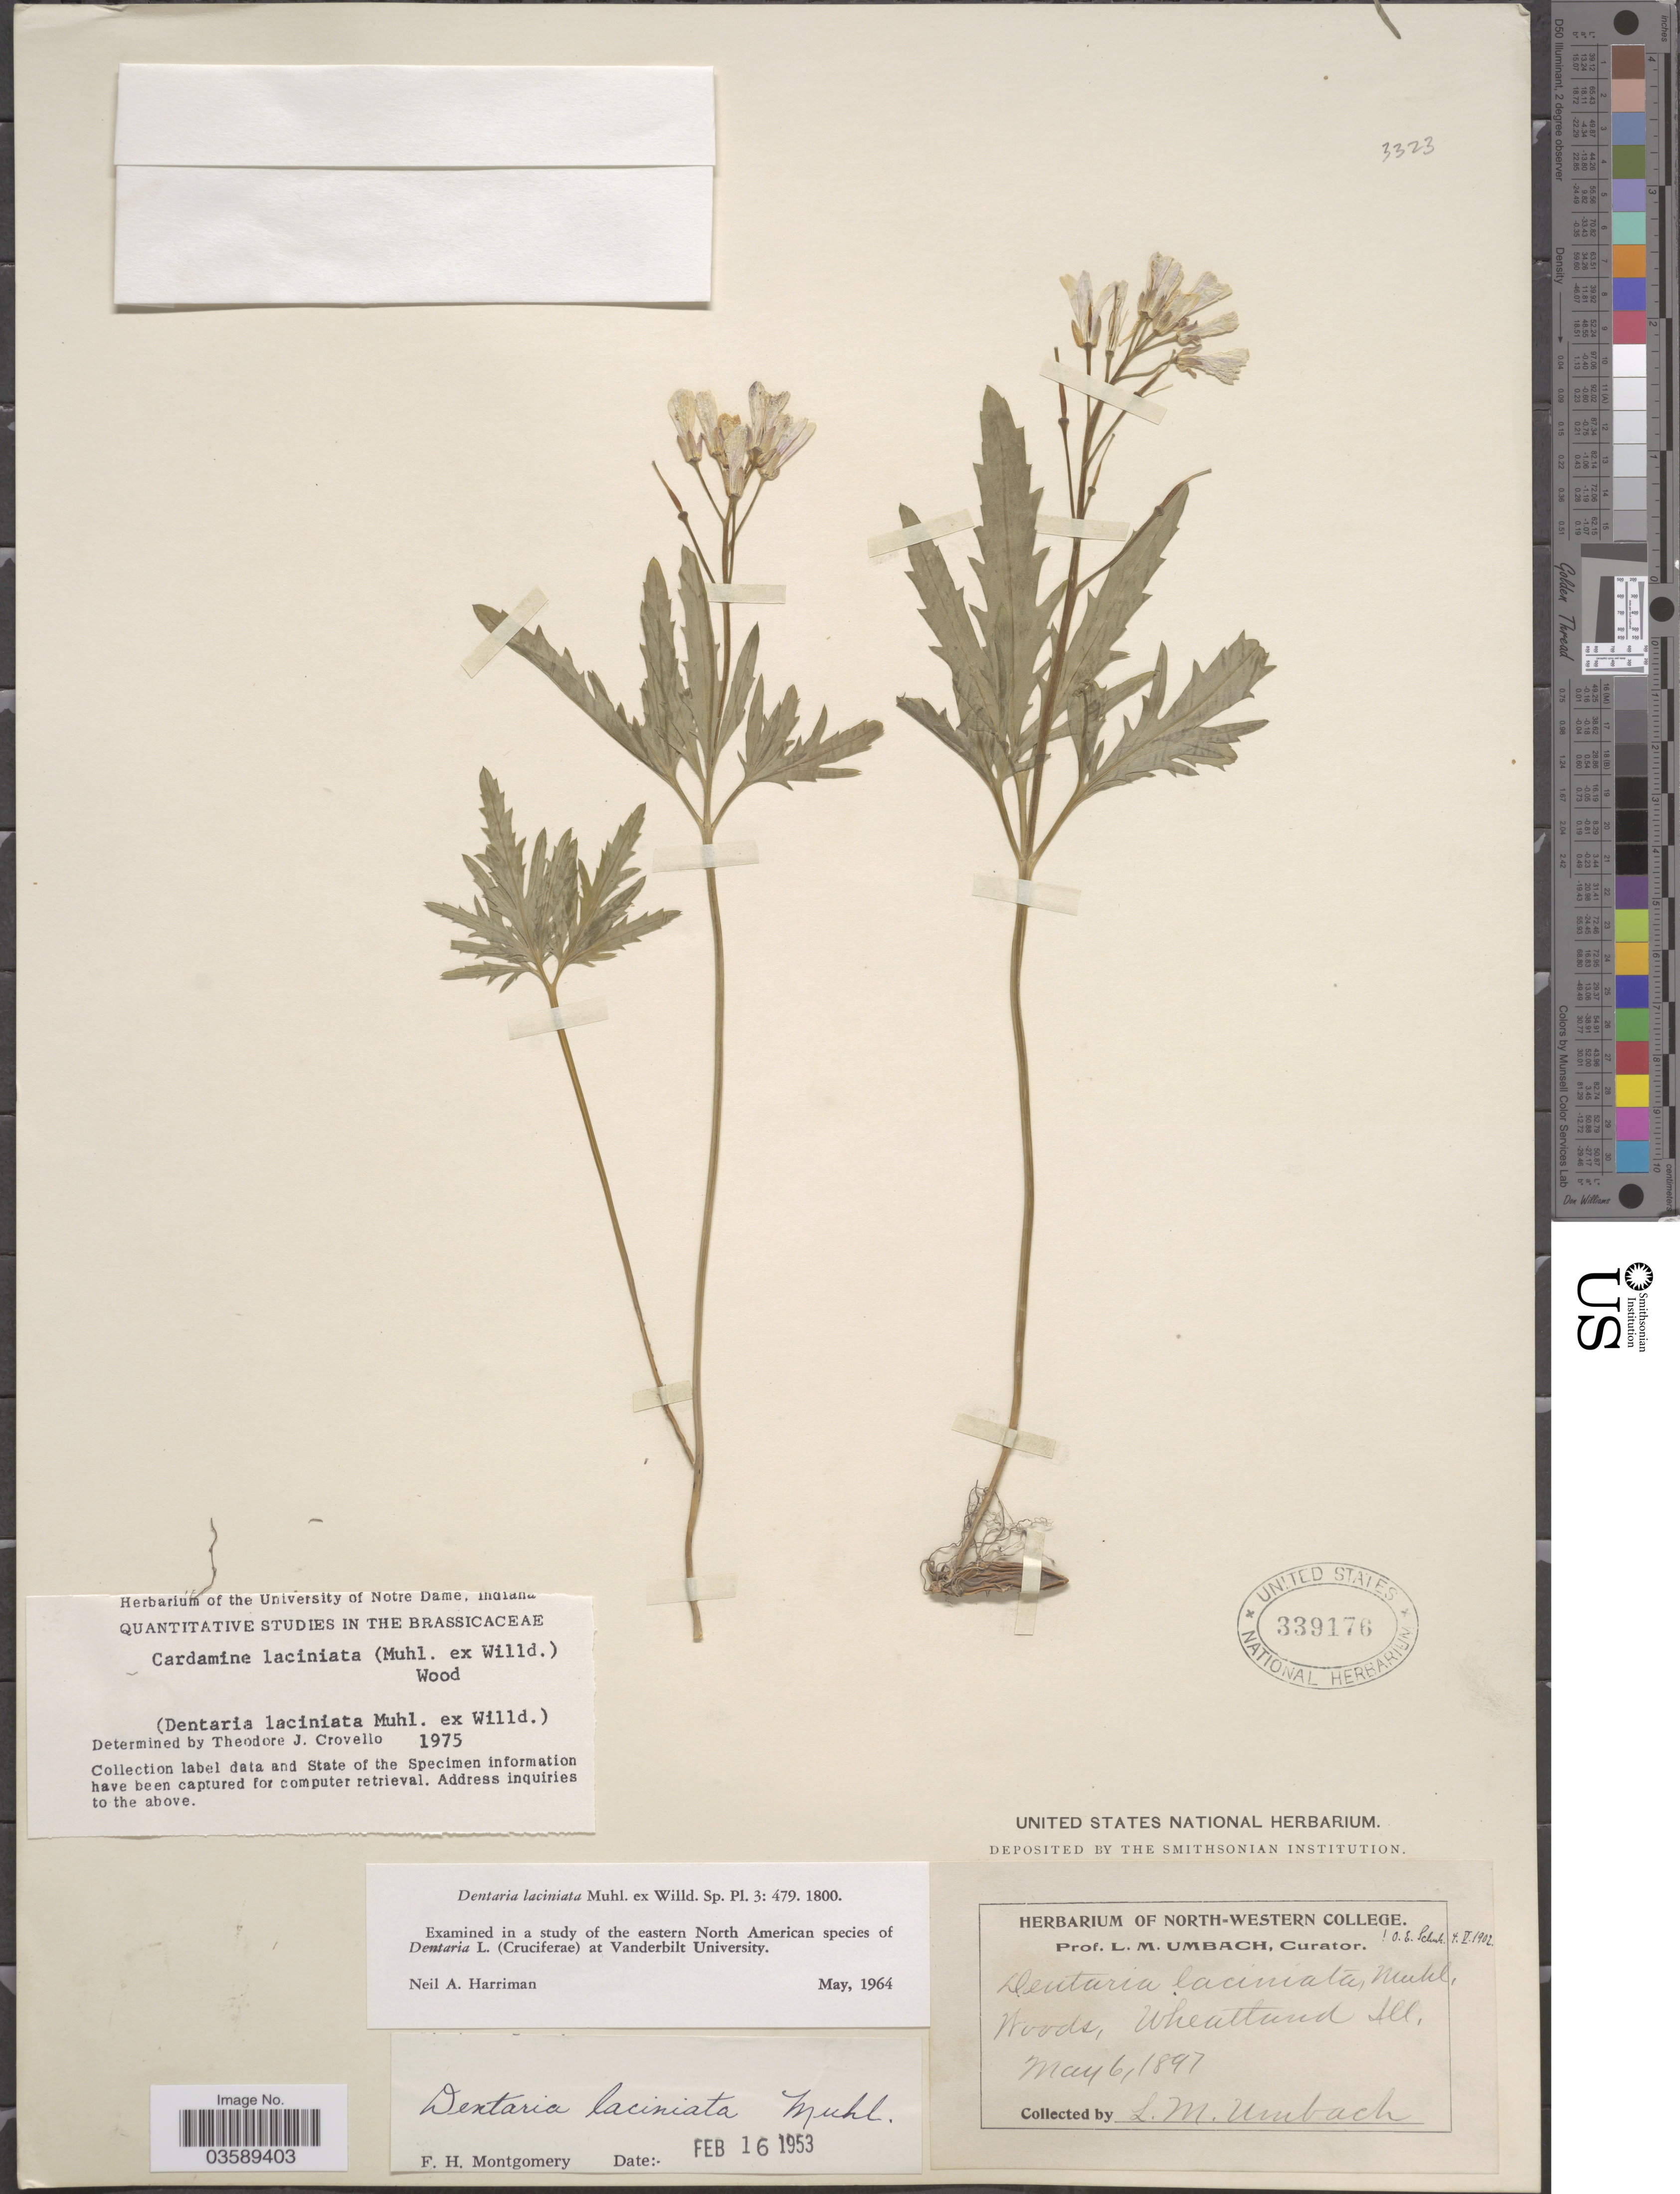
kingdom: Plantae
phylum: Tracheophyta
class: Magnoliopsida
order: Brassicales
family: Brassicaceae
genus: Cardamine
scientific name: Cardamine laciniata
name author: (Hook.) Steud.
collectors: L. M. Umbach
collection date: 1897-05-06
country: United States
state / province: Illinois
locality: Wheatland.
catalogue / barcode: US 339176